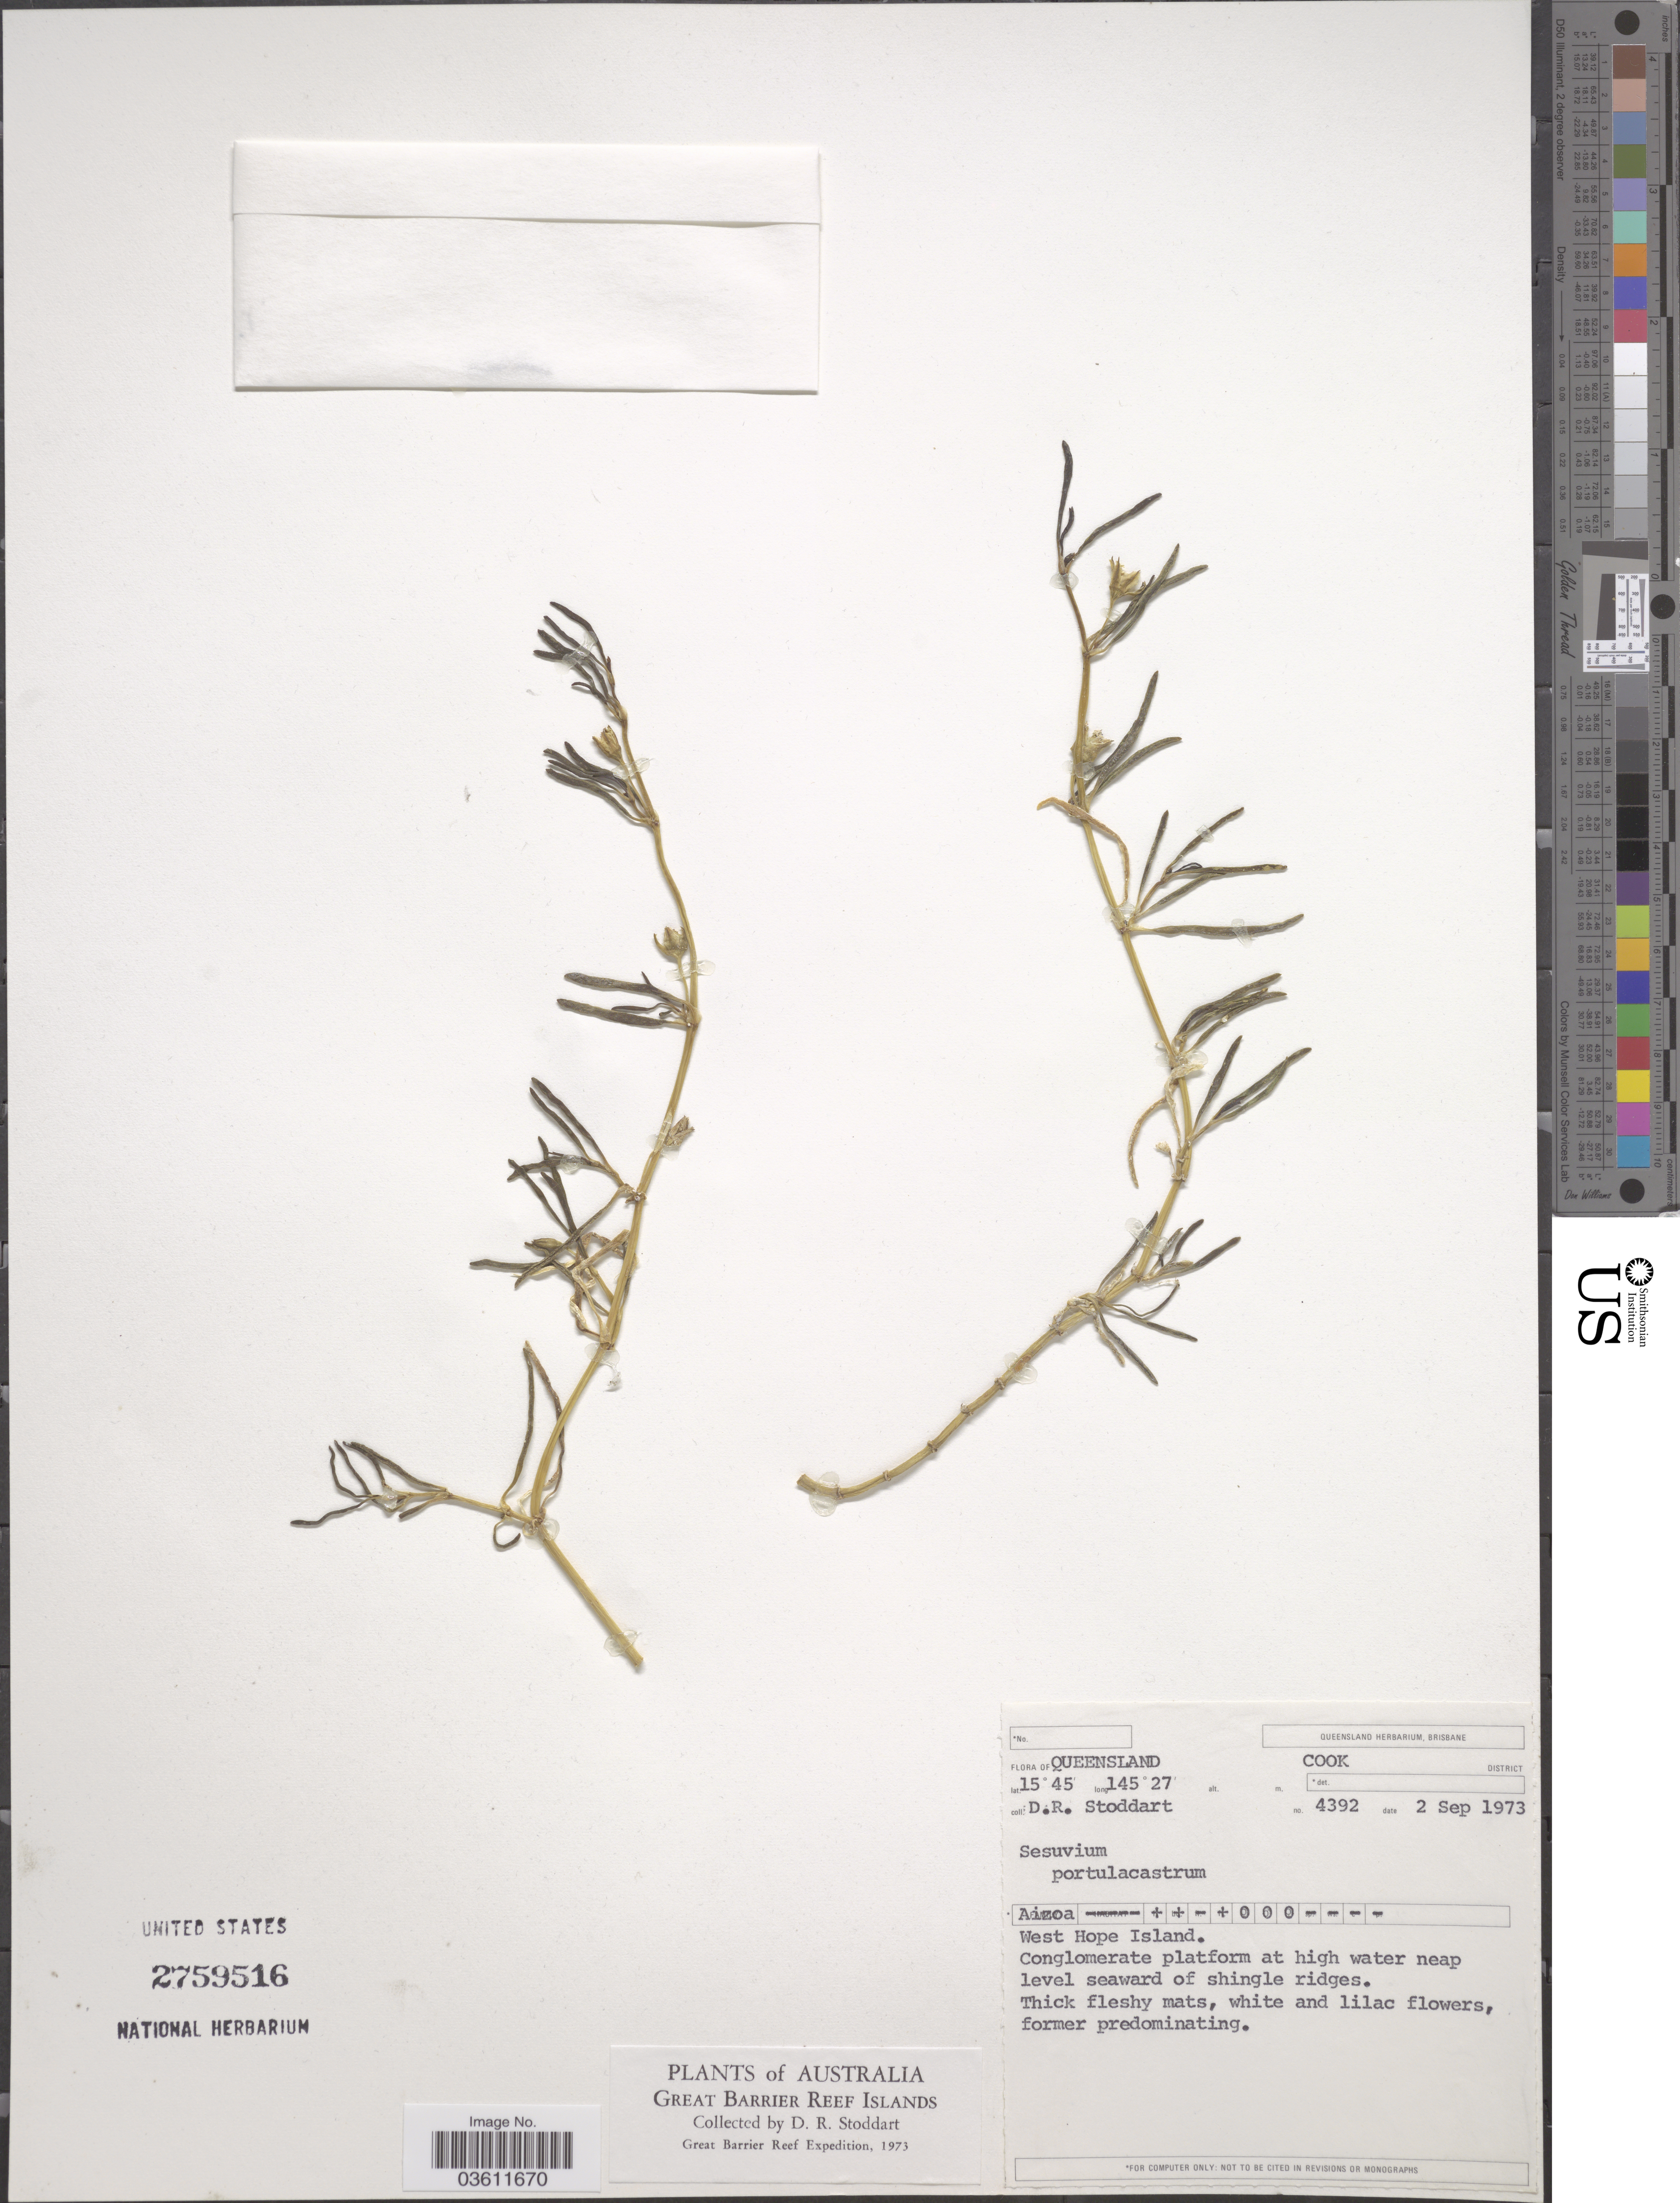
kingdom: Plantae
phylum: Tracheophyta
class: Magnoliopsida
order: Caryophyllales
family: Aizoaceae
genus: Sesuvium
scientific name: Sesuvium portulacastrum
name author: (L.) L.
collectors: D. R. Stoddart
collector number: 4392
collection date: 1973-09-02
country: Australia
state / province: Queensland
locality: Cook District. West Hope Island. Great Barrier Reef Islands.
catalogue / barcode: US 2759516